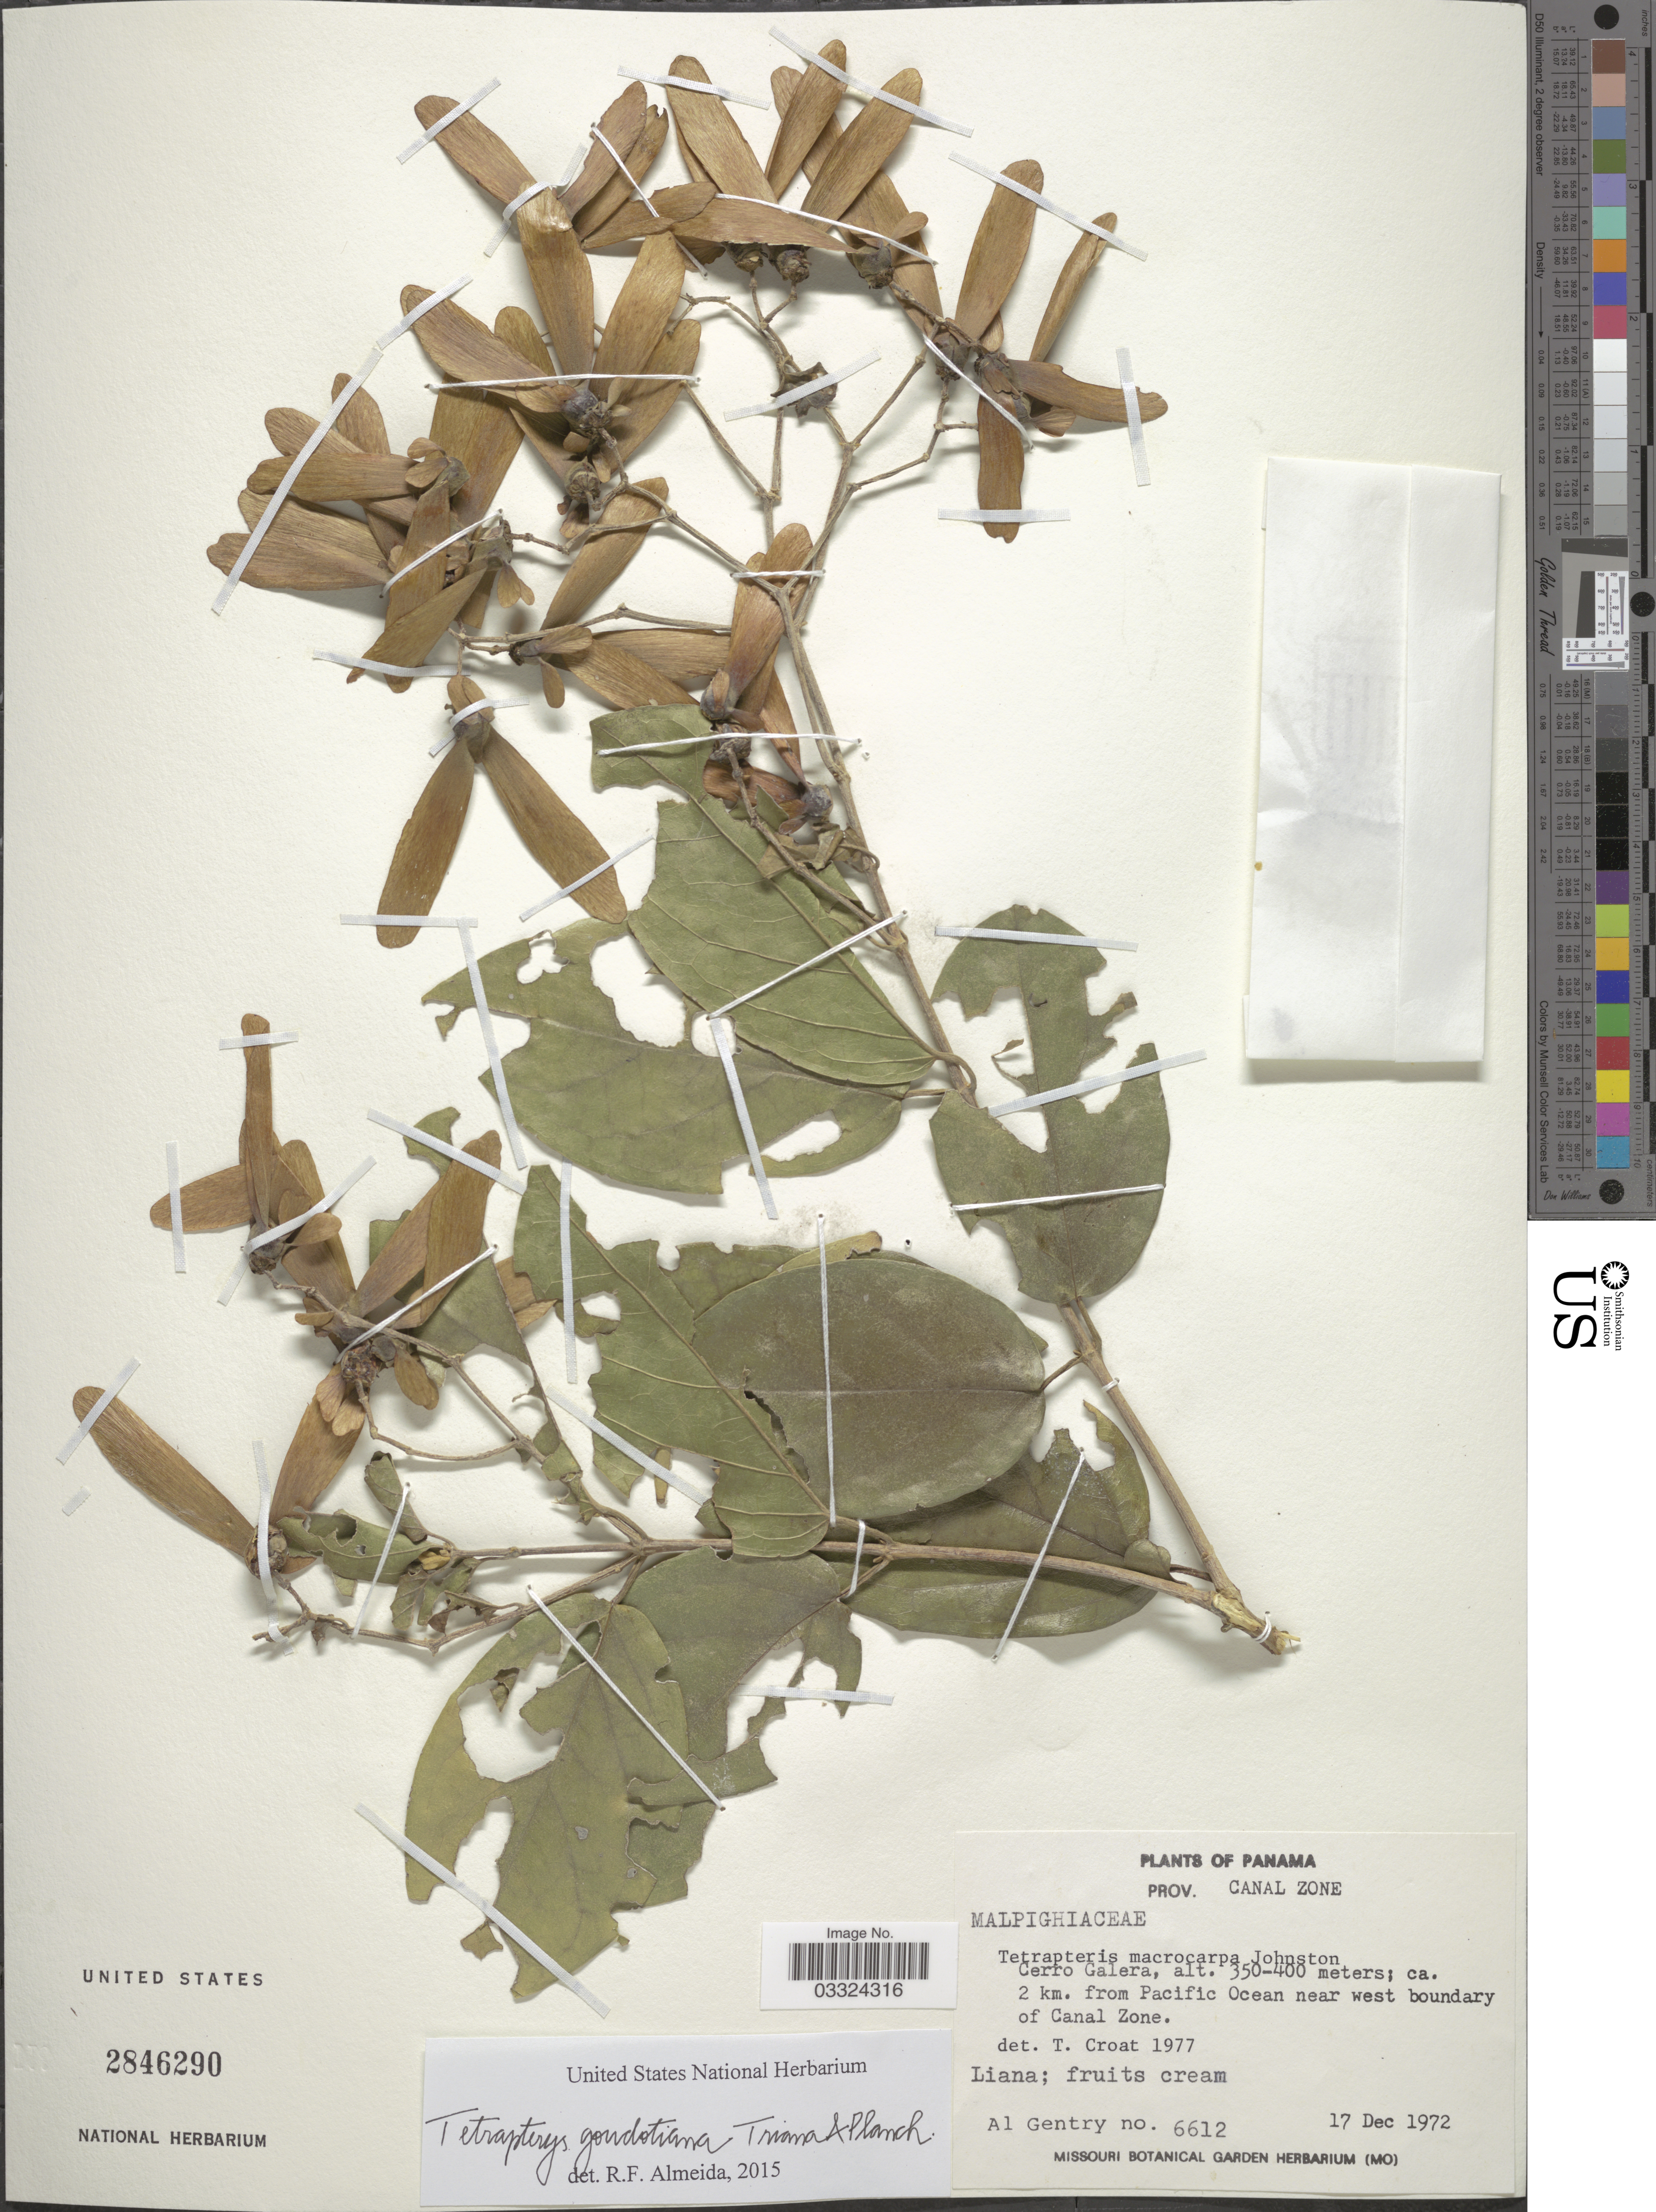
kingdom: Plantae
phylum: Tracheophyta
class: Magnoliopsida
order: Malpighiales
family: Malpighiaceae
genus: Tetrapterys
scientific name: Tetrapterys goudotiana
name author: Triana & Planch.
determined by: De Almeida, R. F., (HUEFS), Universidade Estadual de Feira de Santana (BRAZIL)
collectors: A. H. Gentry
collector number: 6612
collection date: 1972-12-17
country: Panama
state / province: Colón / Panamá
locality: Prov. Canal Zone. Cerro Galera. Ca. 2 km. from Pacific Ocean near west boundary of Canal Zone.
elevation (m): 350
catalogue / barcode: US 2846290